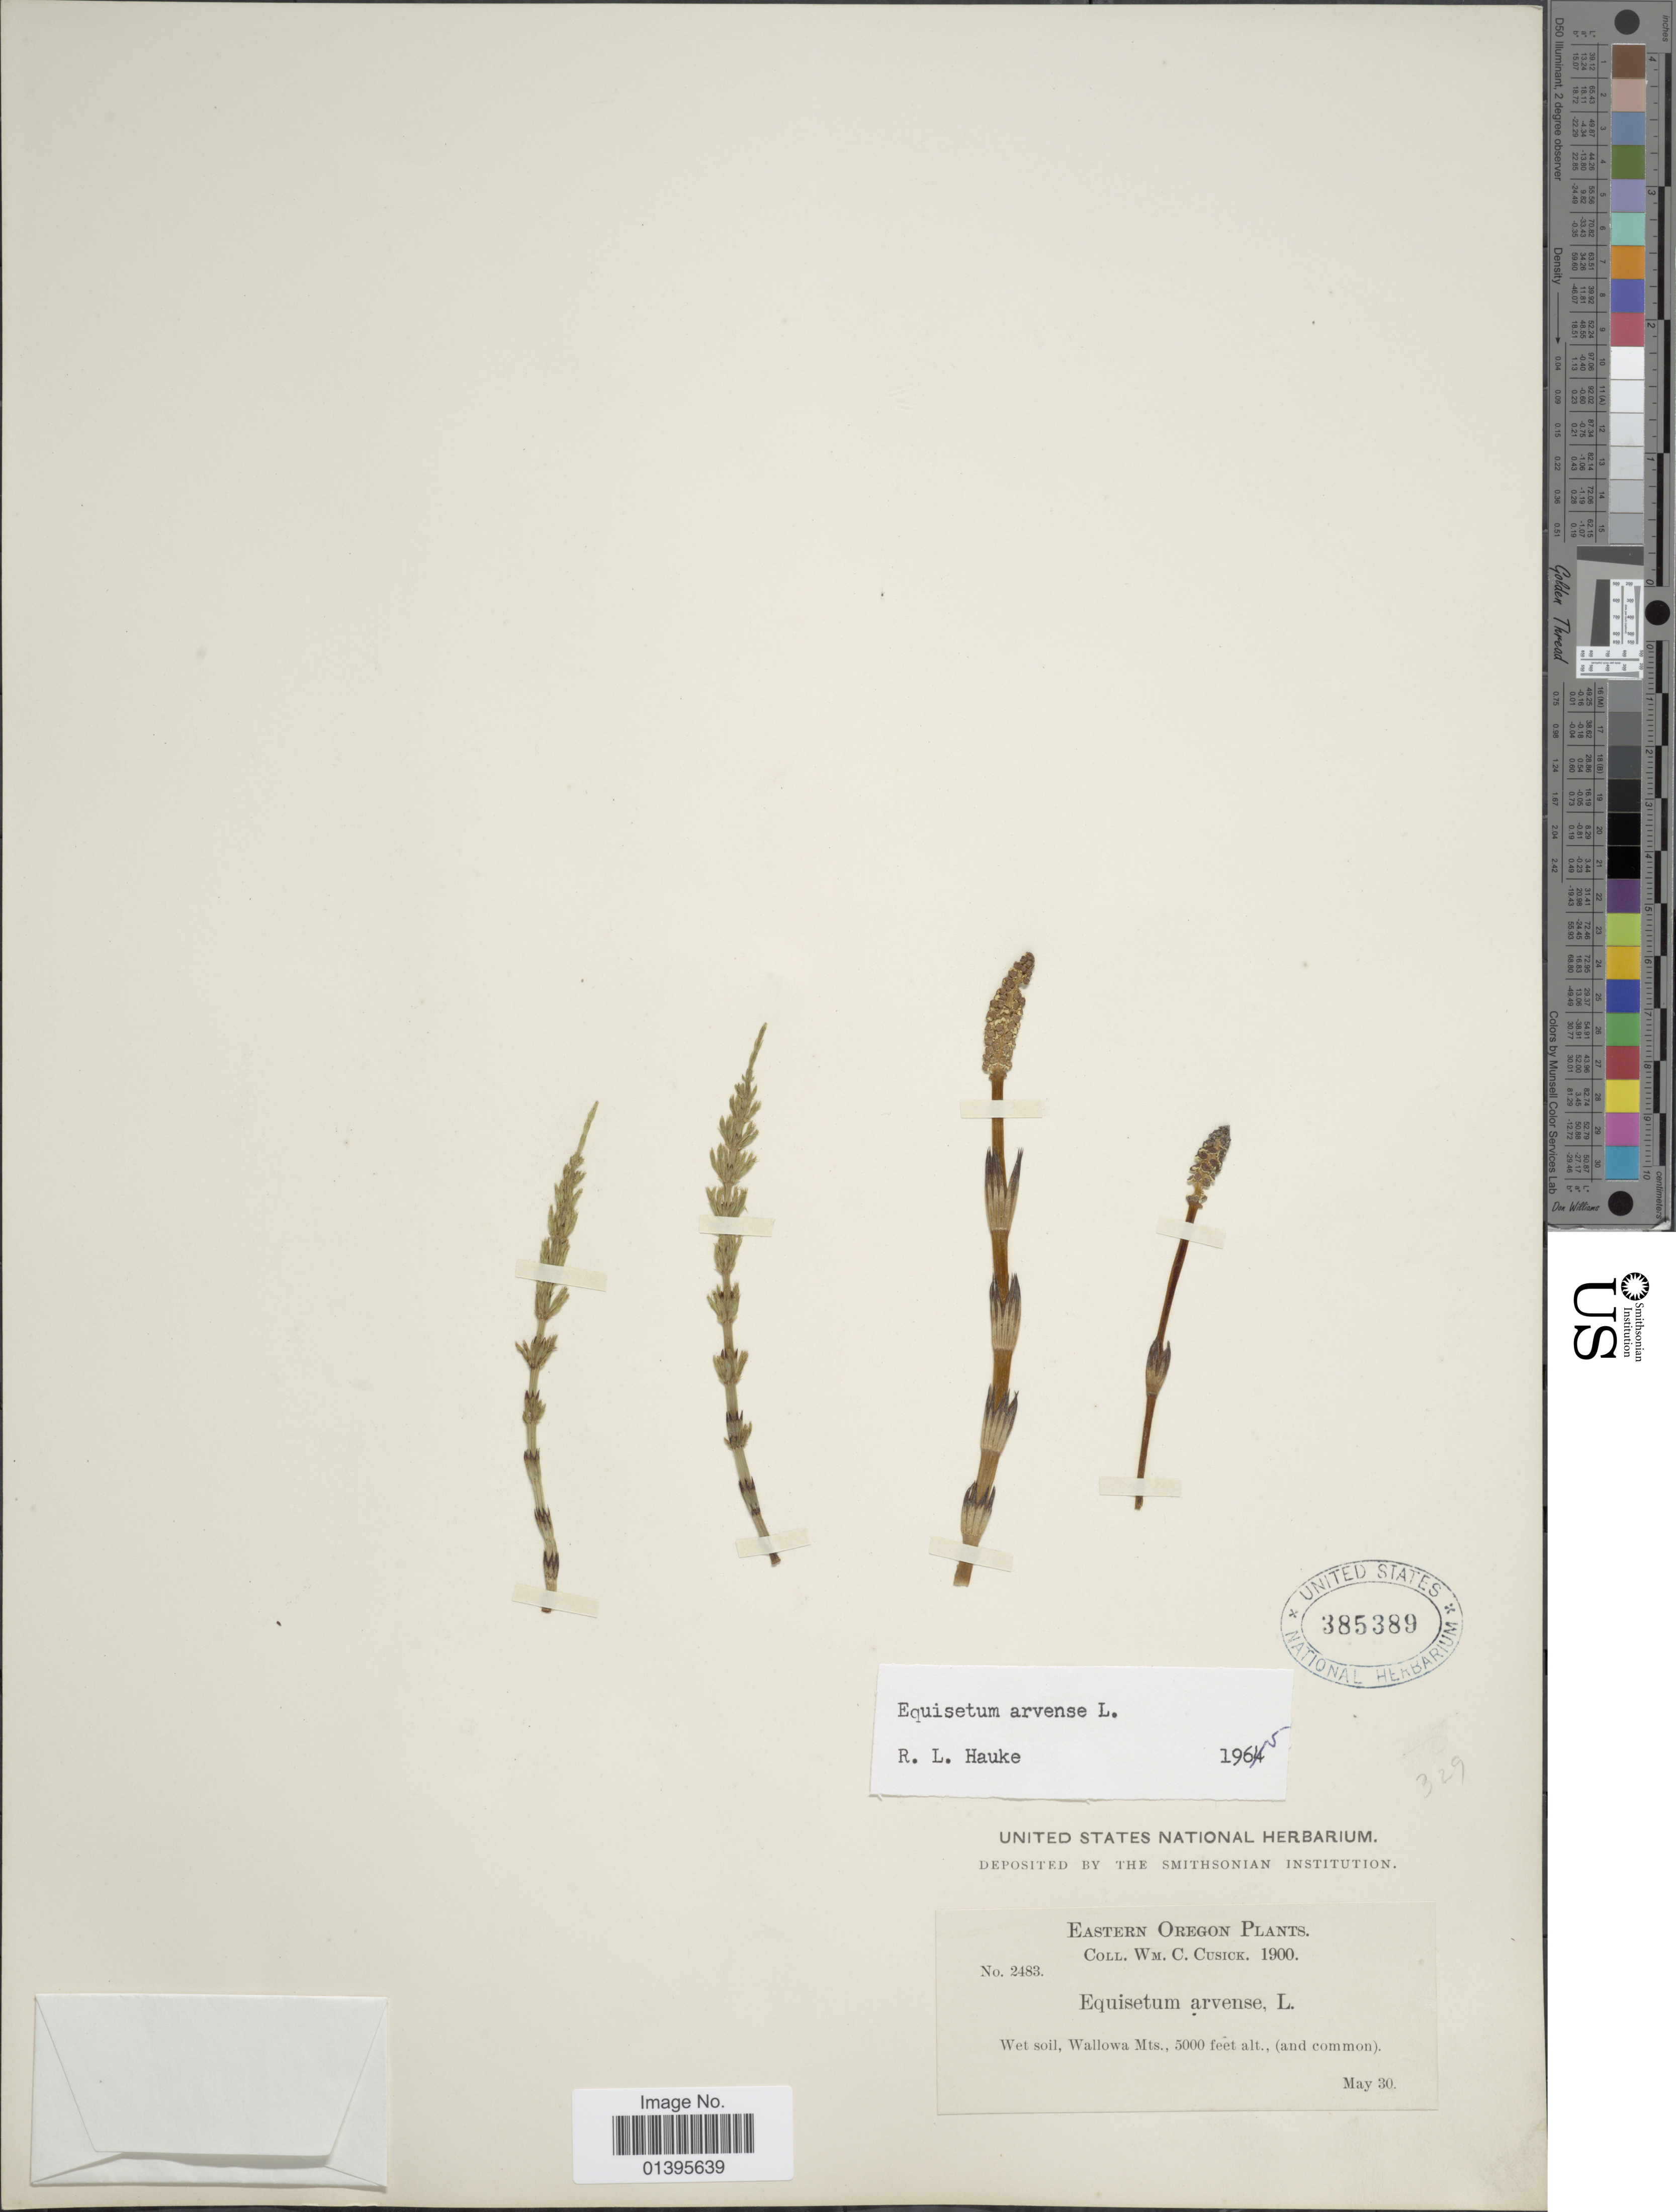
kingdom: Plantae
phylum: Tracheophyta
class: Polypodiopsida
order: Equisetales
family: Equisetaceae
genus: Equisetum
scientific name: Equisetum arvense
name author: L.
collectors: W. C. Cusick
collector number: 2483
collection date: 1900-05-30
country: United States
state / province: Oregon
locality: Eastern Oregon, Wallowa Mts.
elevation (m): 1524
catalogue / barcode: US 385389